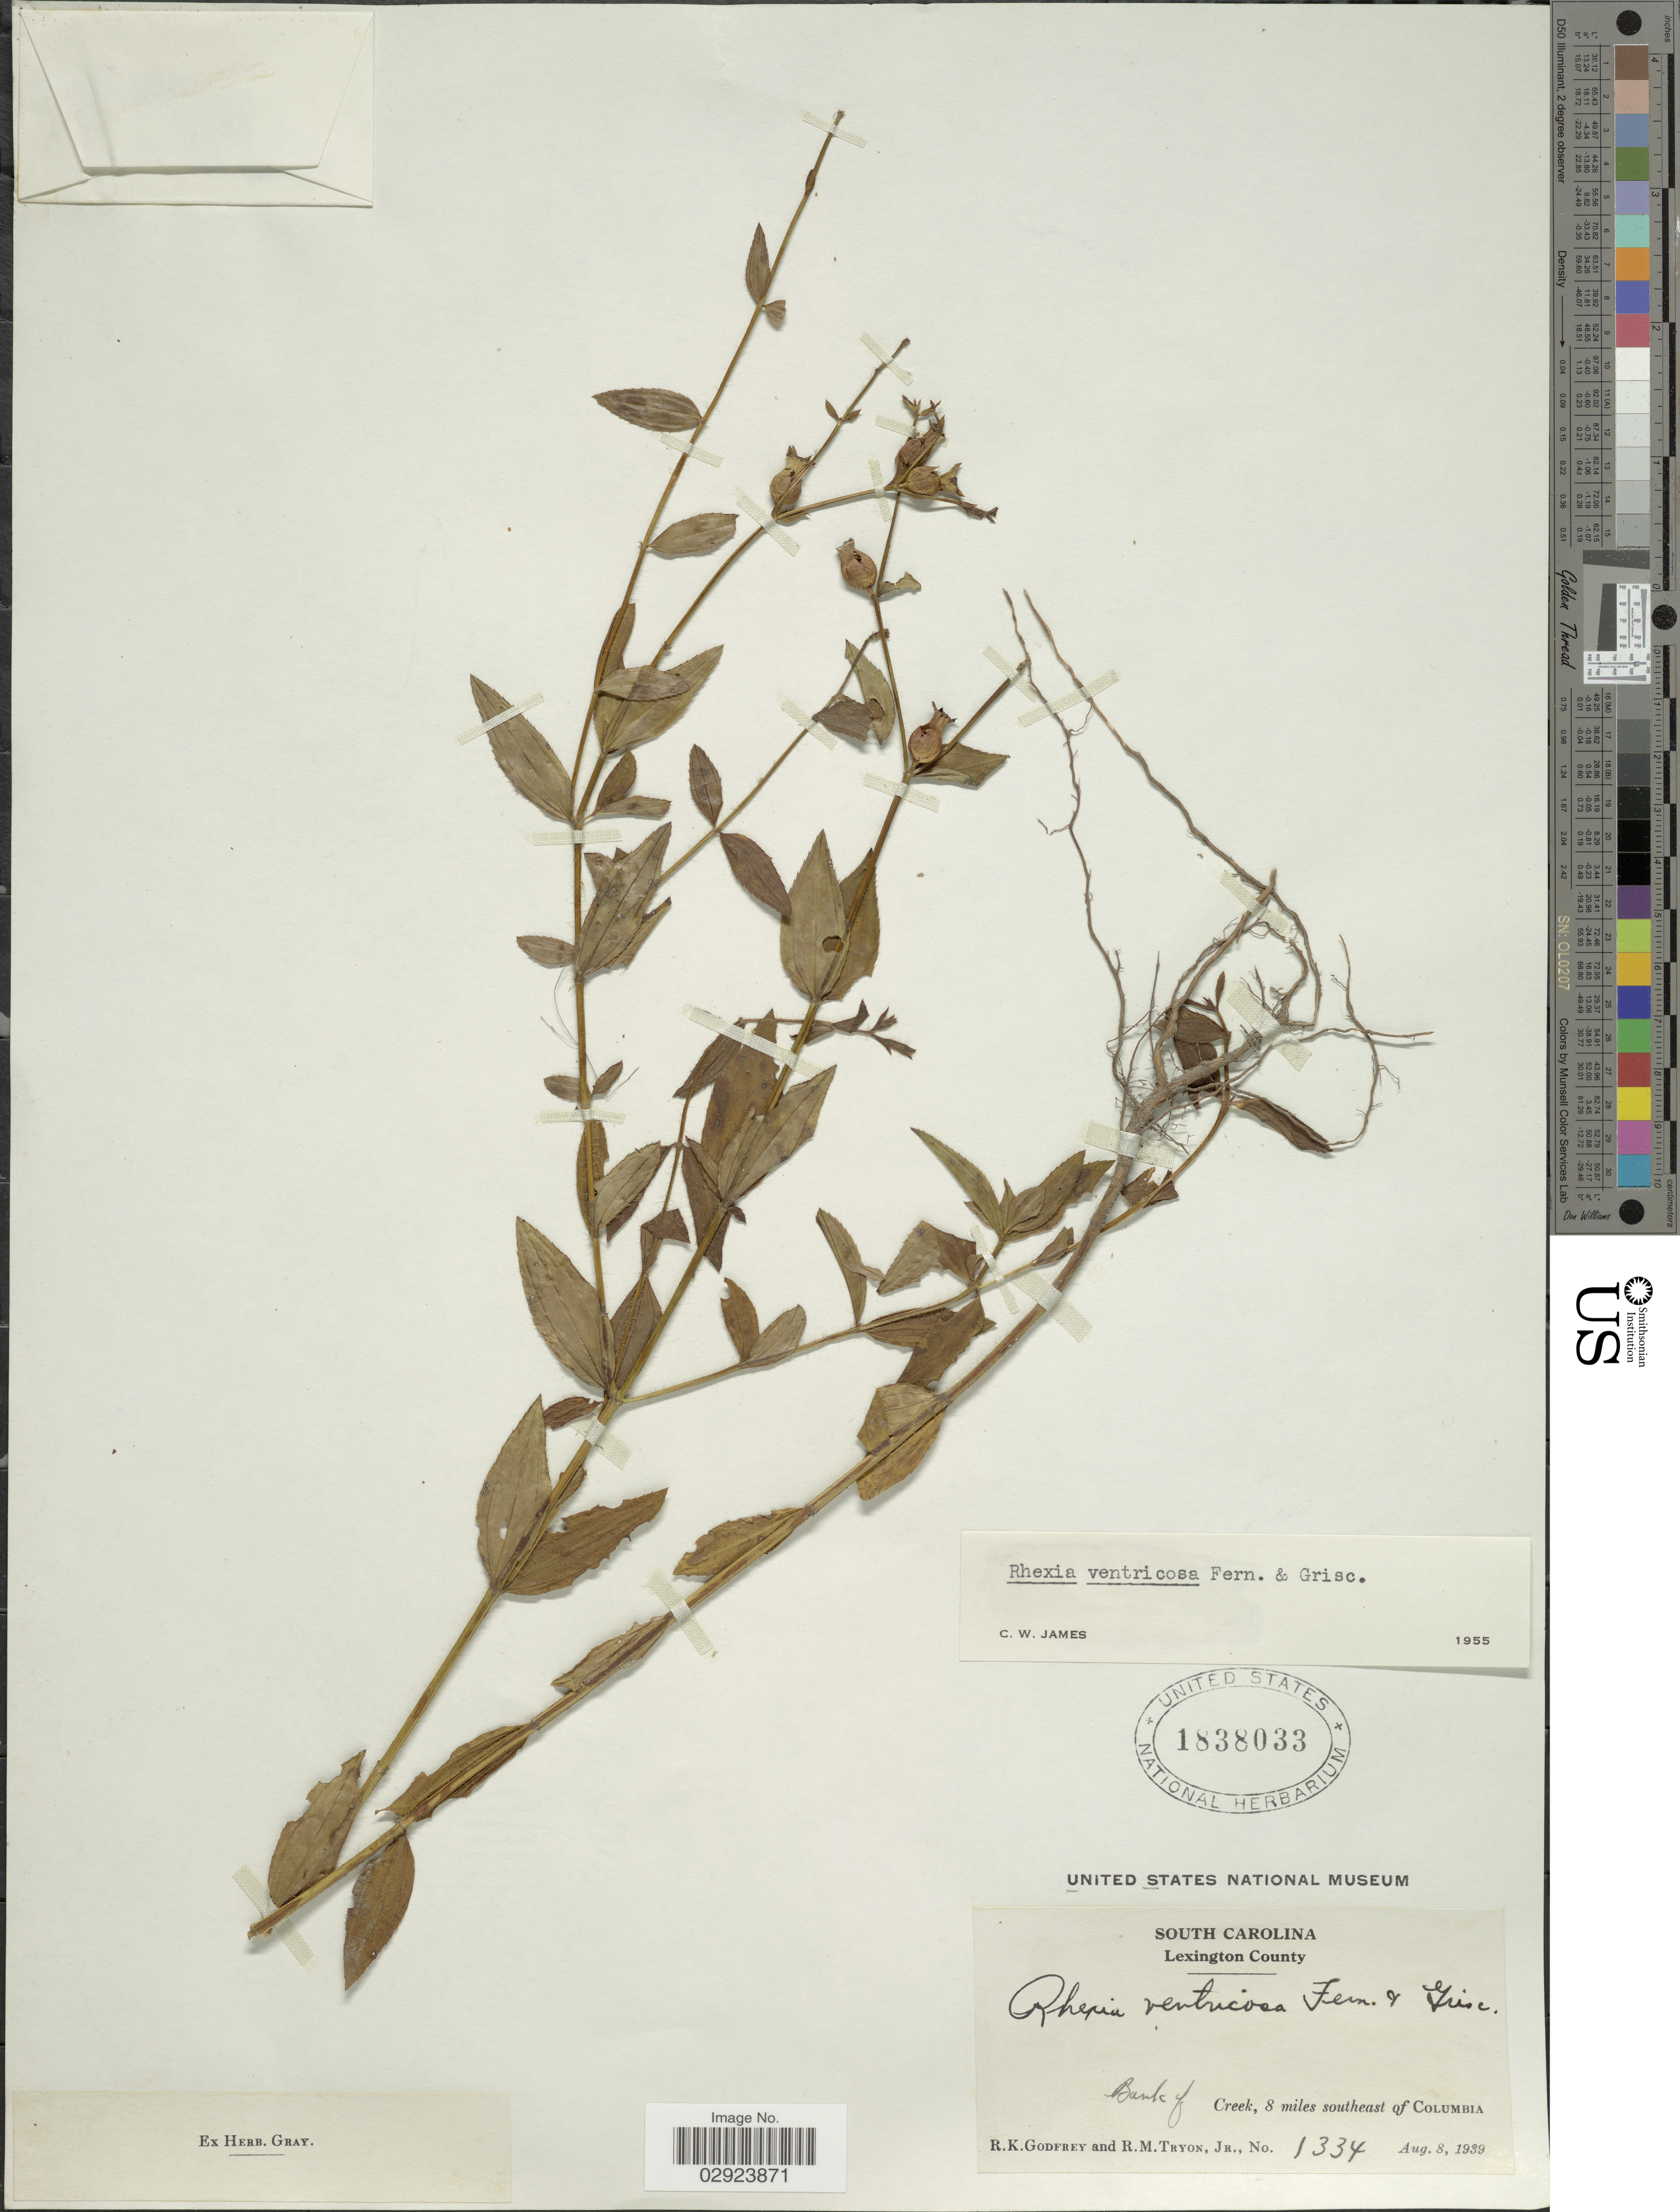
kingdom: Plantae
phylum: Tracheophyta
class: Magnoliopsida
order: Myrtales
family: Melastomataceae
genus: Rhexia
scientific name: Rhexia ventricosa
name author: Fernald & Griscom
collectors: R. K. Godfrey & R. Tryon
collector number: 1334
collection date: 1939-08-08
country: United States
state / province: South Carolina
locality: Lexington County. Bank of Creek, 8 miles southeast of Columbia.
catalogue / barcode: US 1838033